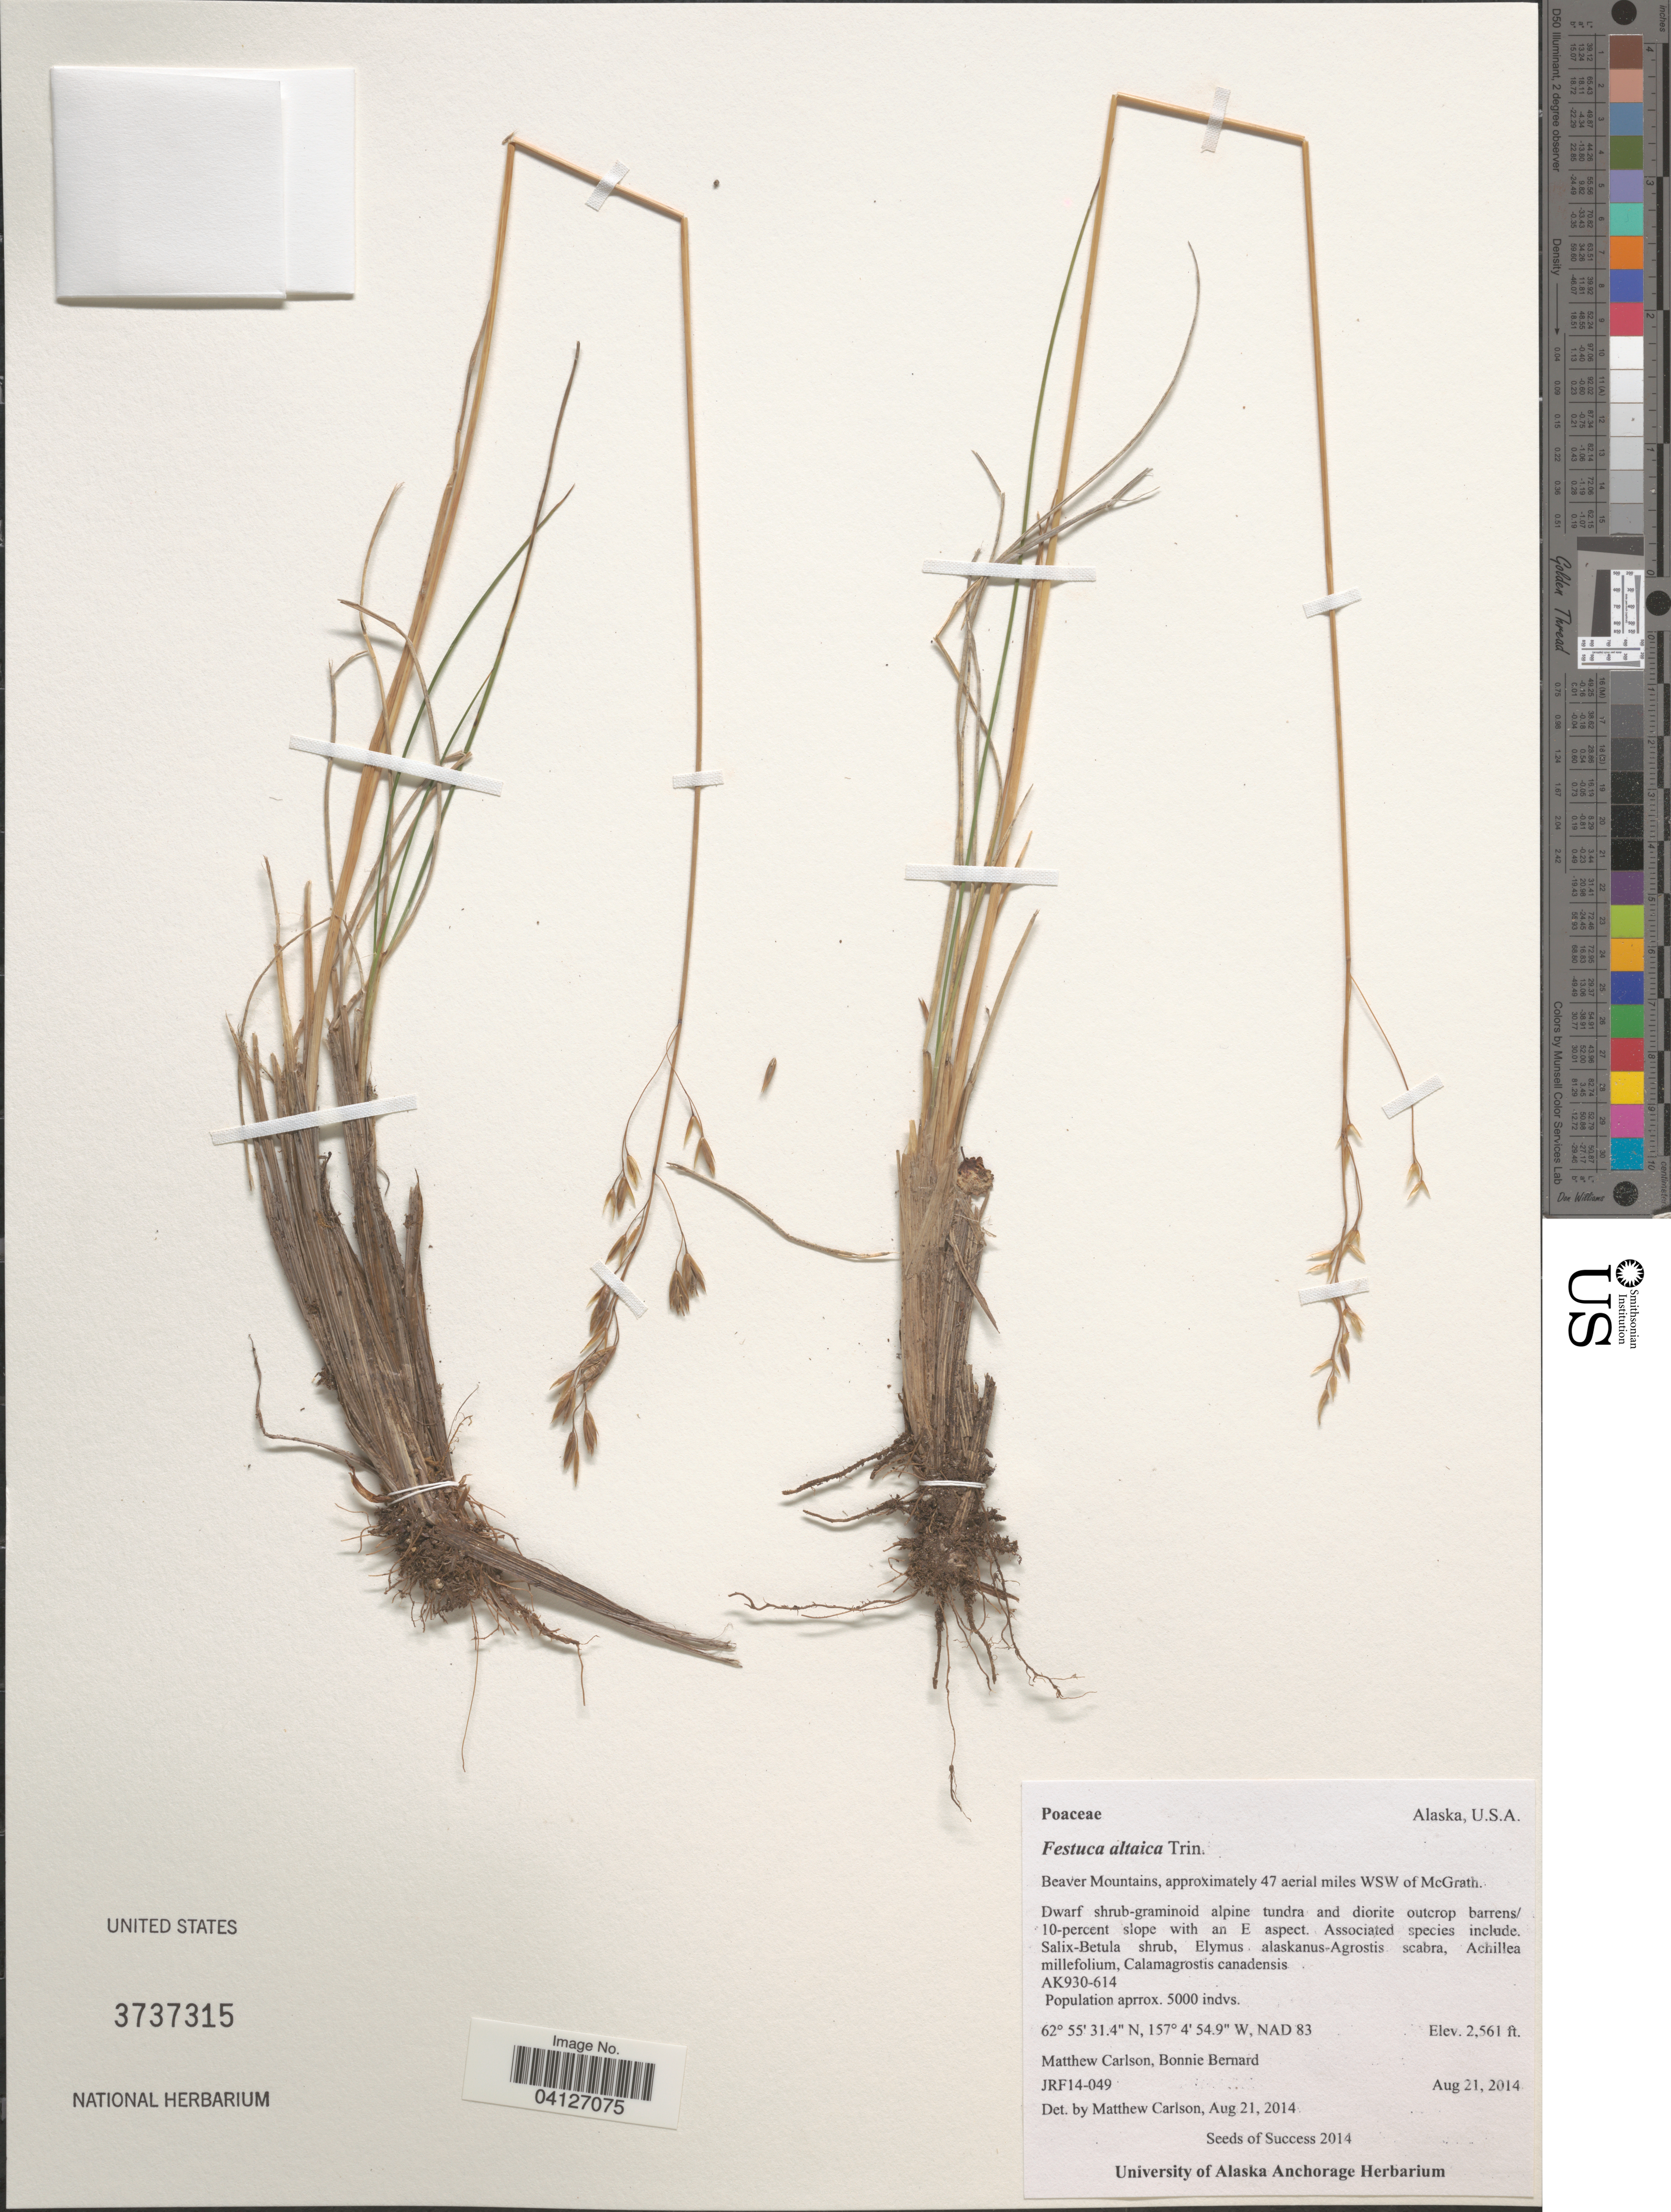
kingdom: Plantae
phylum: Tracheophyta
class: Liliopsida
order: Poales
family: Poaceae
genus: Festuca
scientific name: Festuca altaica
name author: Trin.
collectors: M. Carlson & B. Bernard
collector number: JRF14-049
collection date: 2014-08-21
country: United States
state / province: Alaska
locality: Beaver Mountains, approximately 47 aerial miles WSW of McGrath. NAD 83.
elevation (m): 781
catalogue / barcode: US 3737315